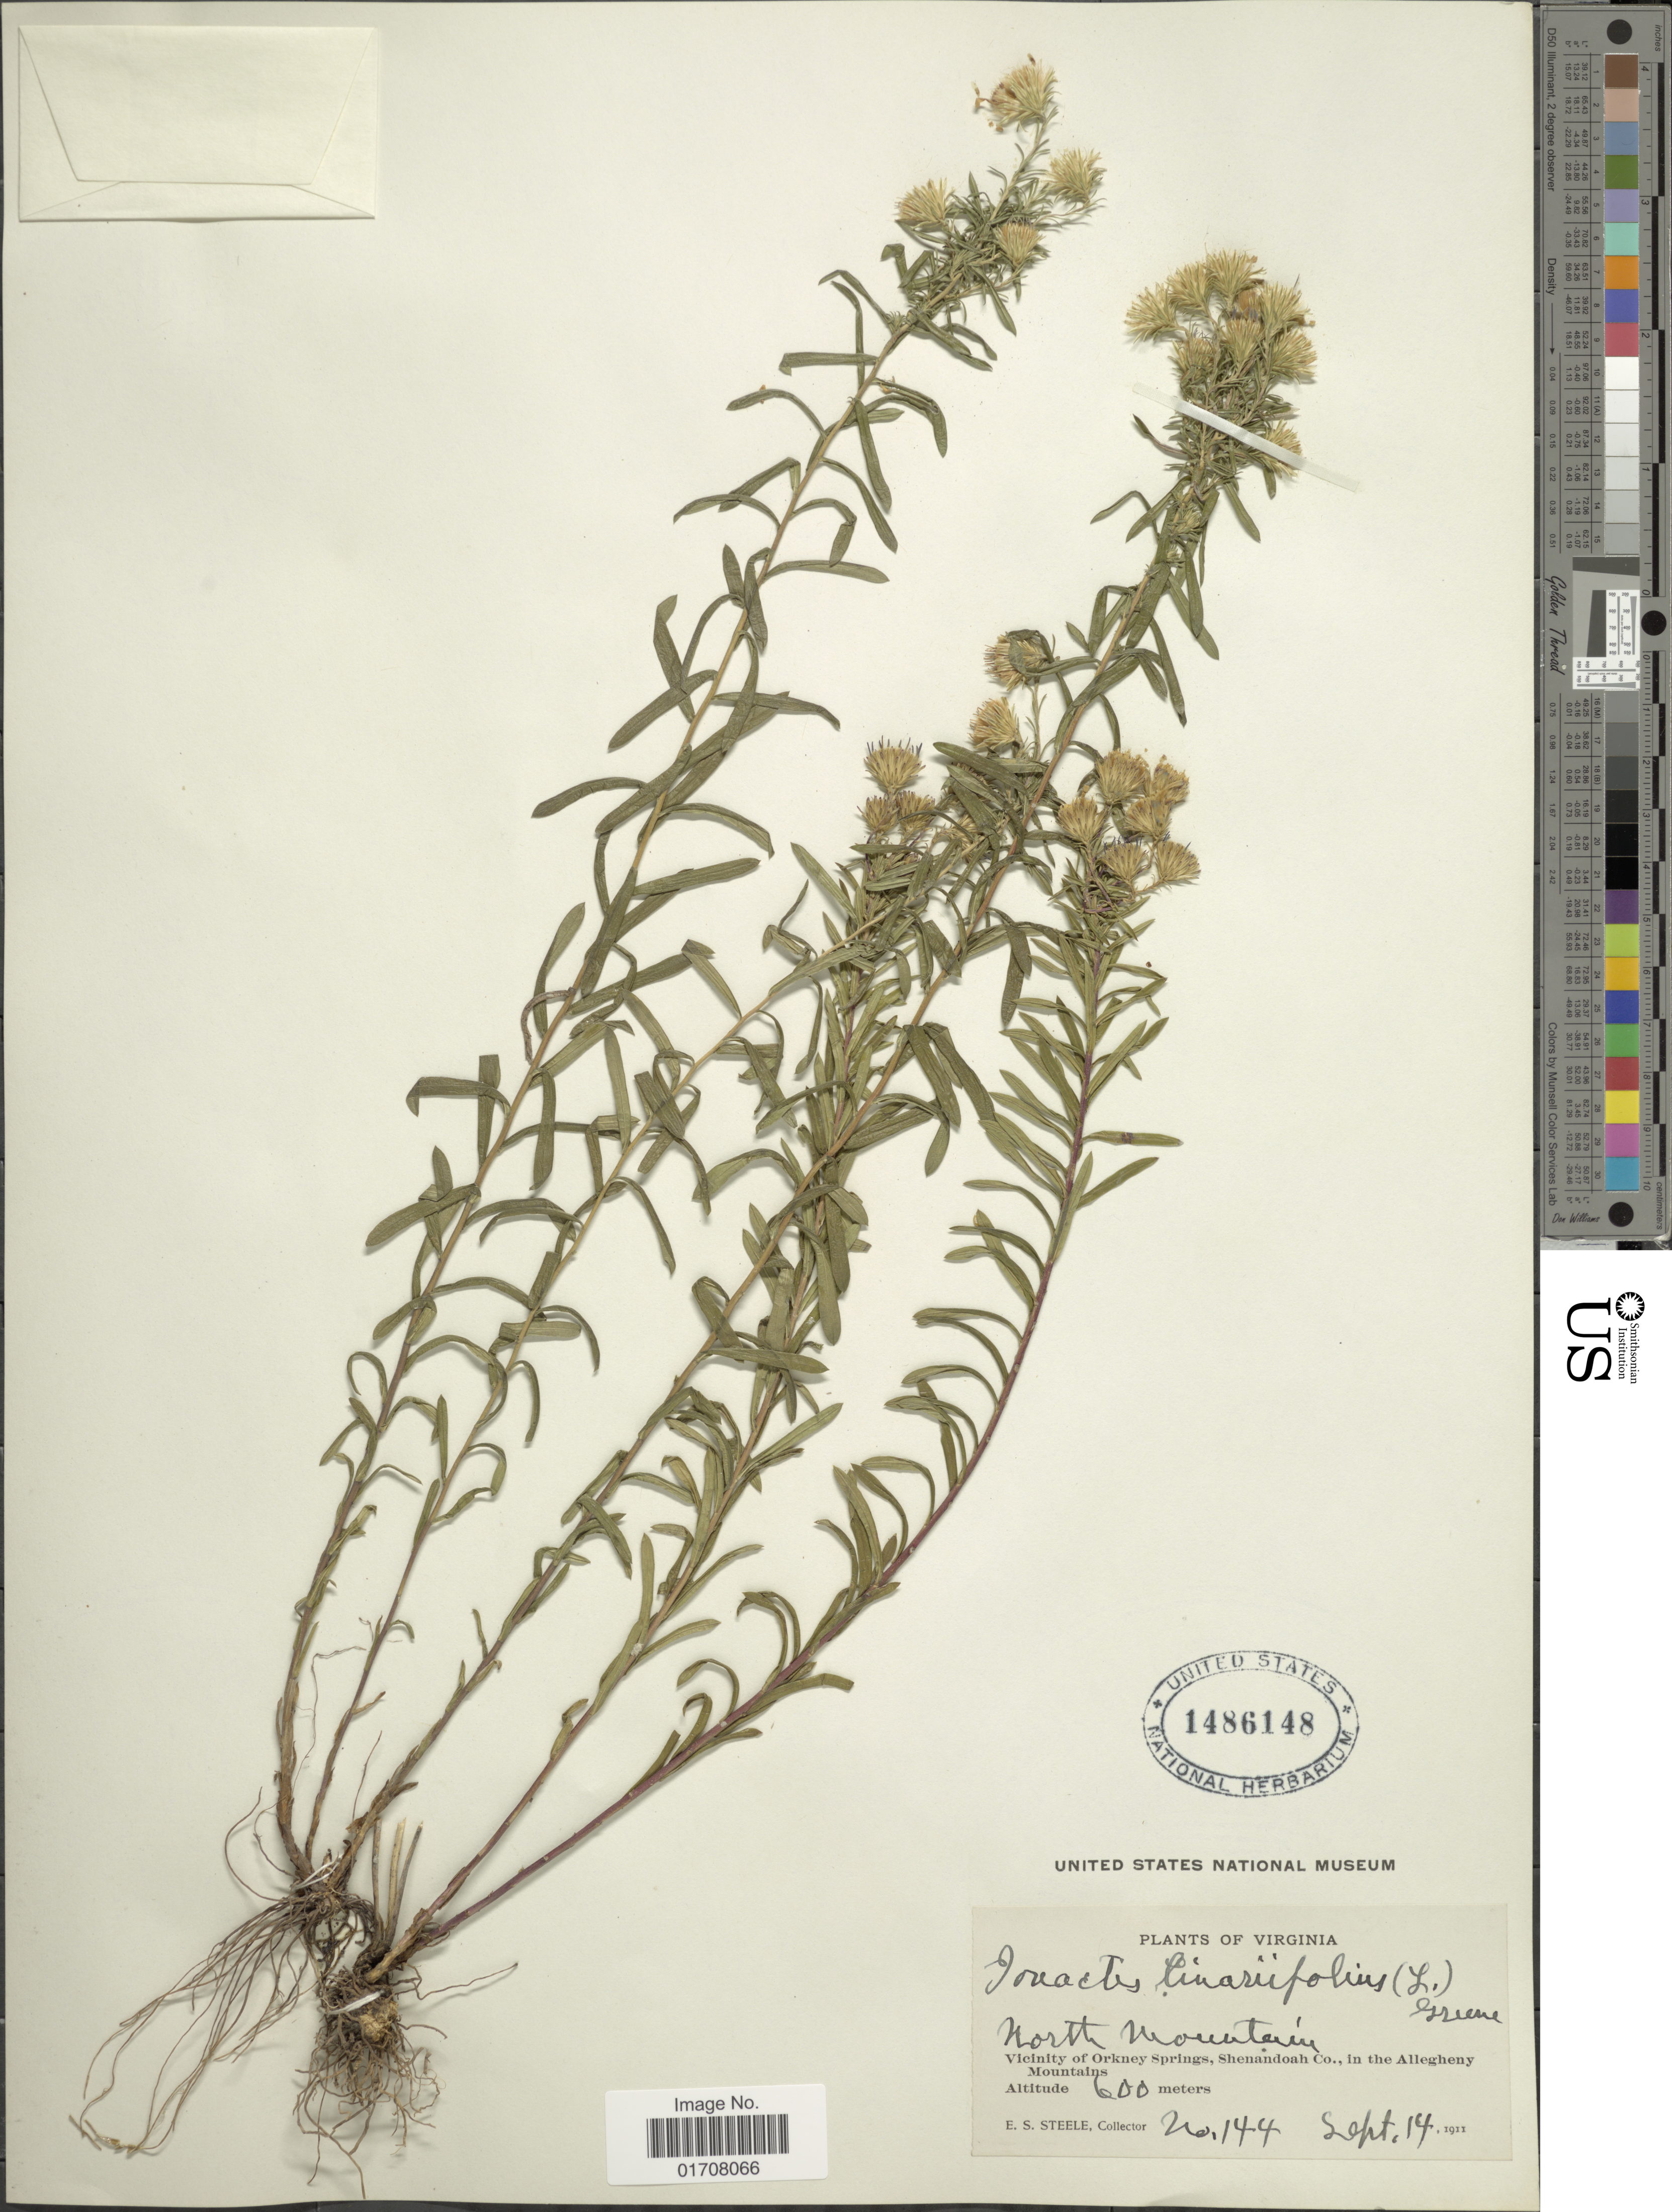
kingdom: Plantae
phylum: Tracheophyta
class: Magnoliopsida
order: Asterales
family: Asteraceae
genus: Ionactis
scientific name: Ionactis linariifolia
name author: (L.) Greene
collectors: E. Steele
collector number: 144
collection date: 1911-09-14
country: United States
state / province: Virginia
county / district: Shenandoah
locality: North Mountain, Vicinity of Orkney Springs, Shenandoah Co., in the Allegheny Mountains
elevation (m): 600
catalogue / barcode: US 1486148